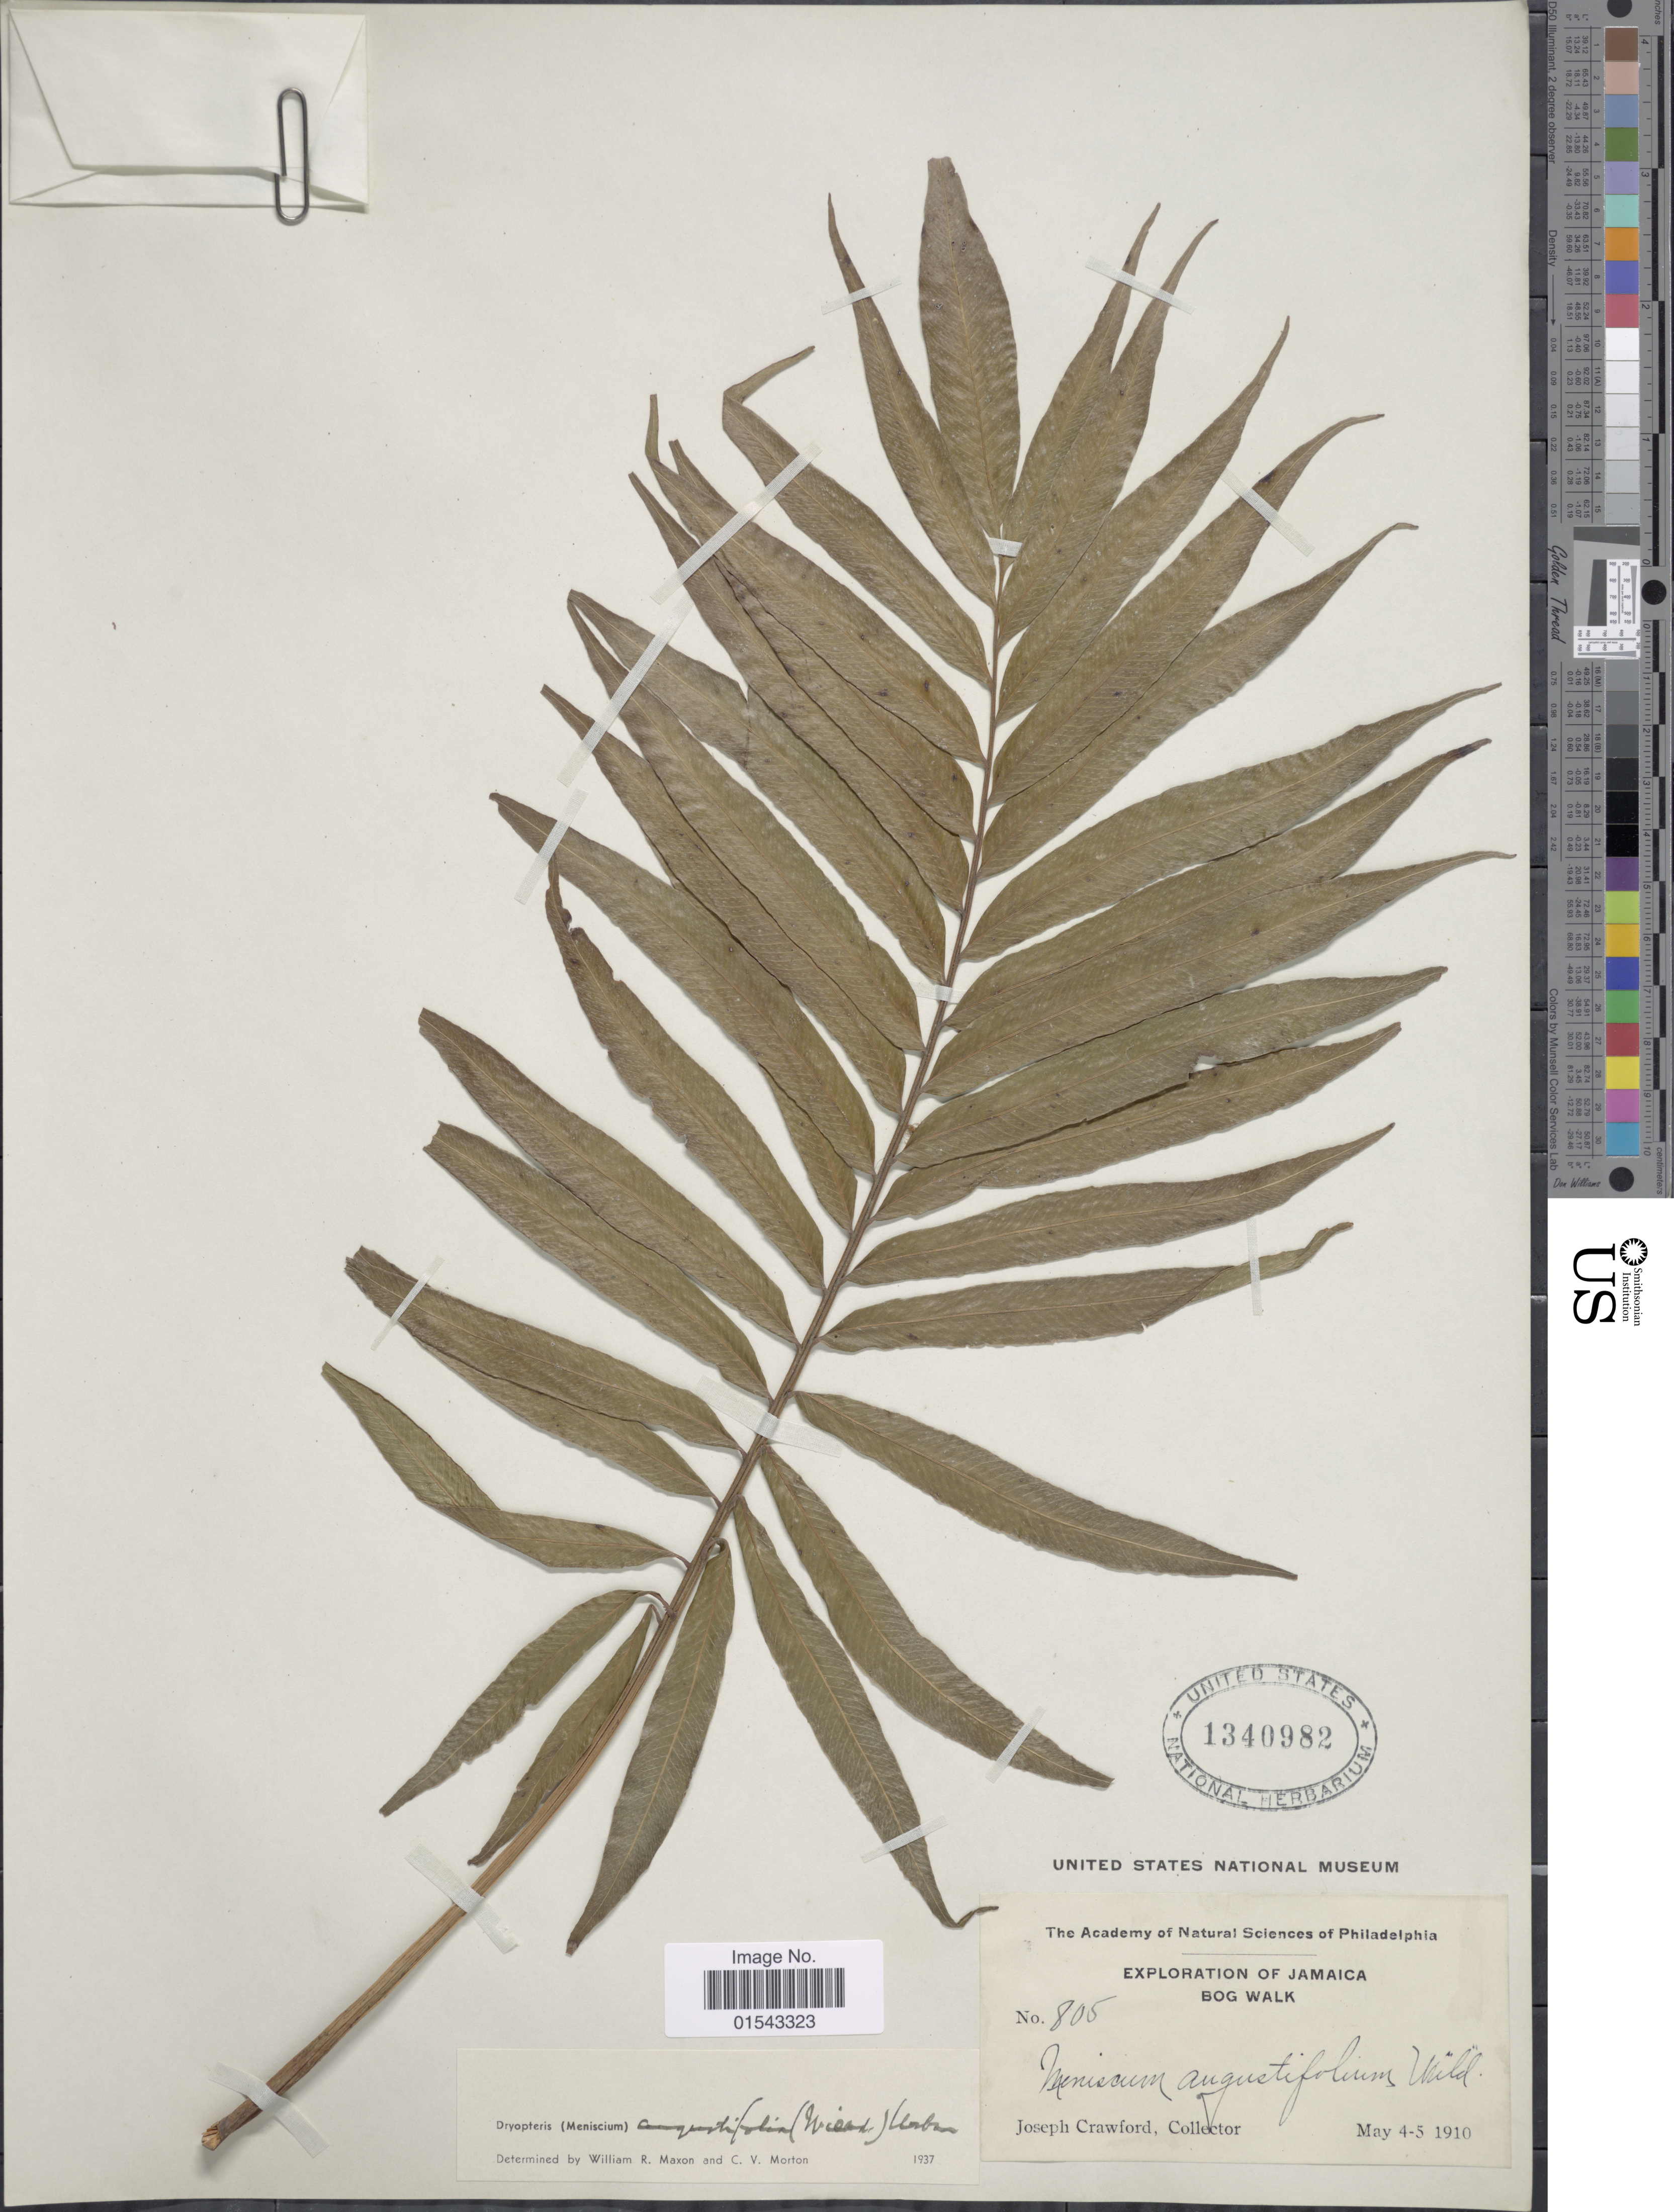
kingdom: Plantae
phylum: Tracheophyta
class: Polypodiopsida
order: Polypodiales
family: Thelypteridaceae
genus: Meniscium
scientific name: Meniscium angustifolium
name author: Willd.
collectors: J. Crawford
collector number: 805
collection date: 1910-05-04/1910-05-05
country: Jamaica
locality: Jamaica, Bog Walk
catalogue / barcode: US 1340982